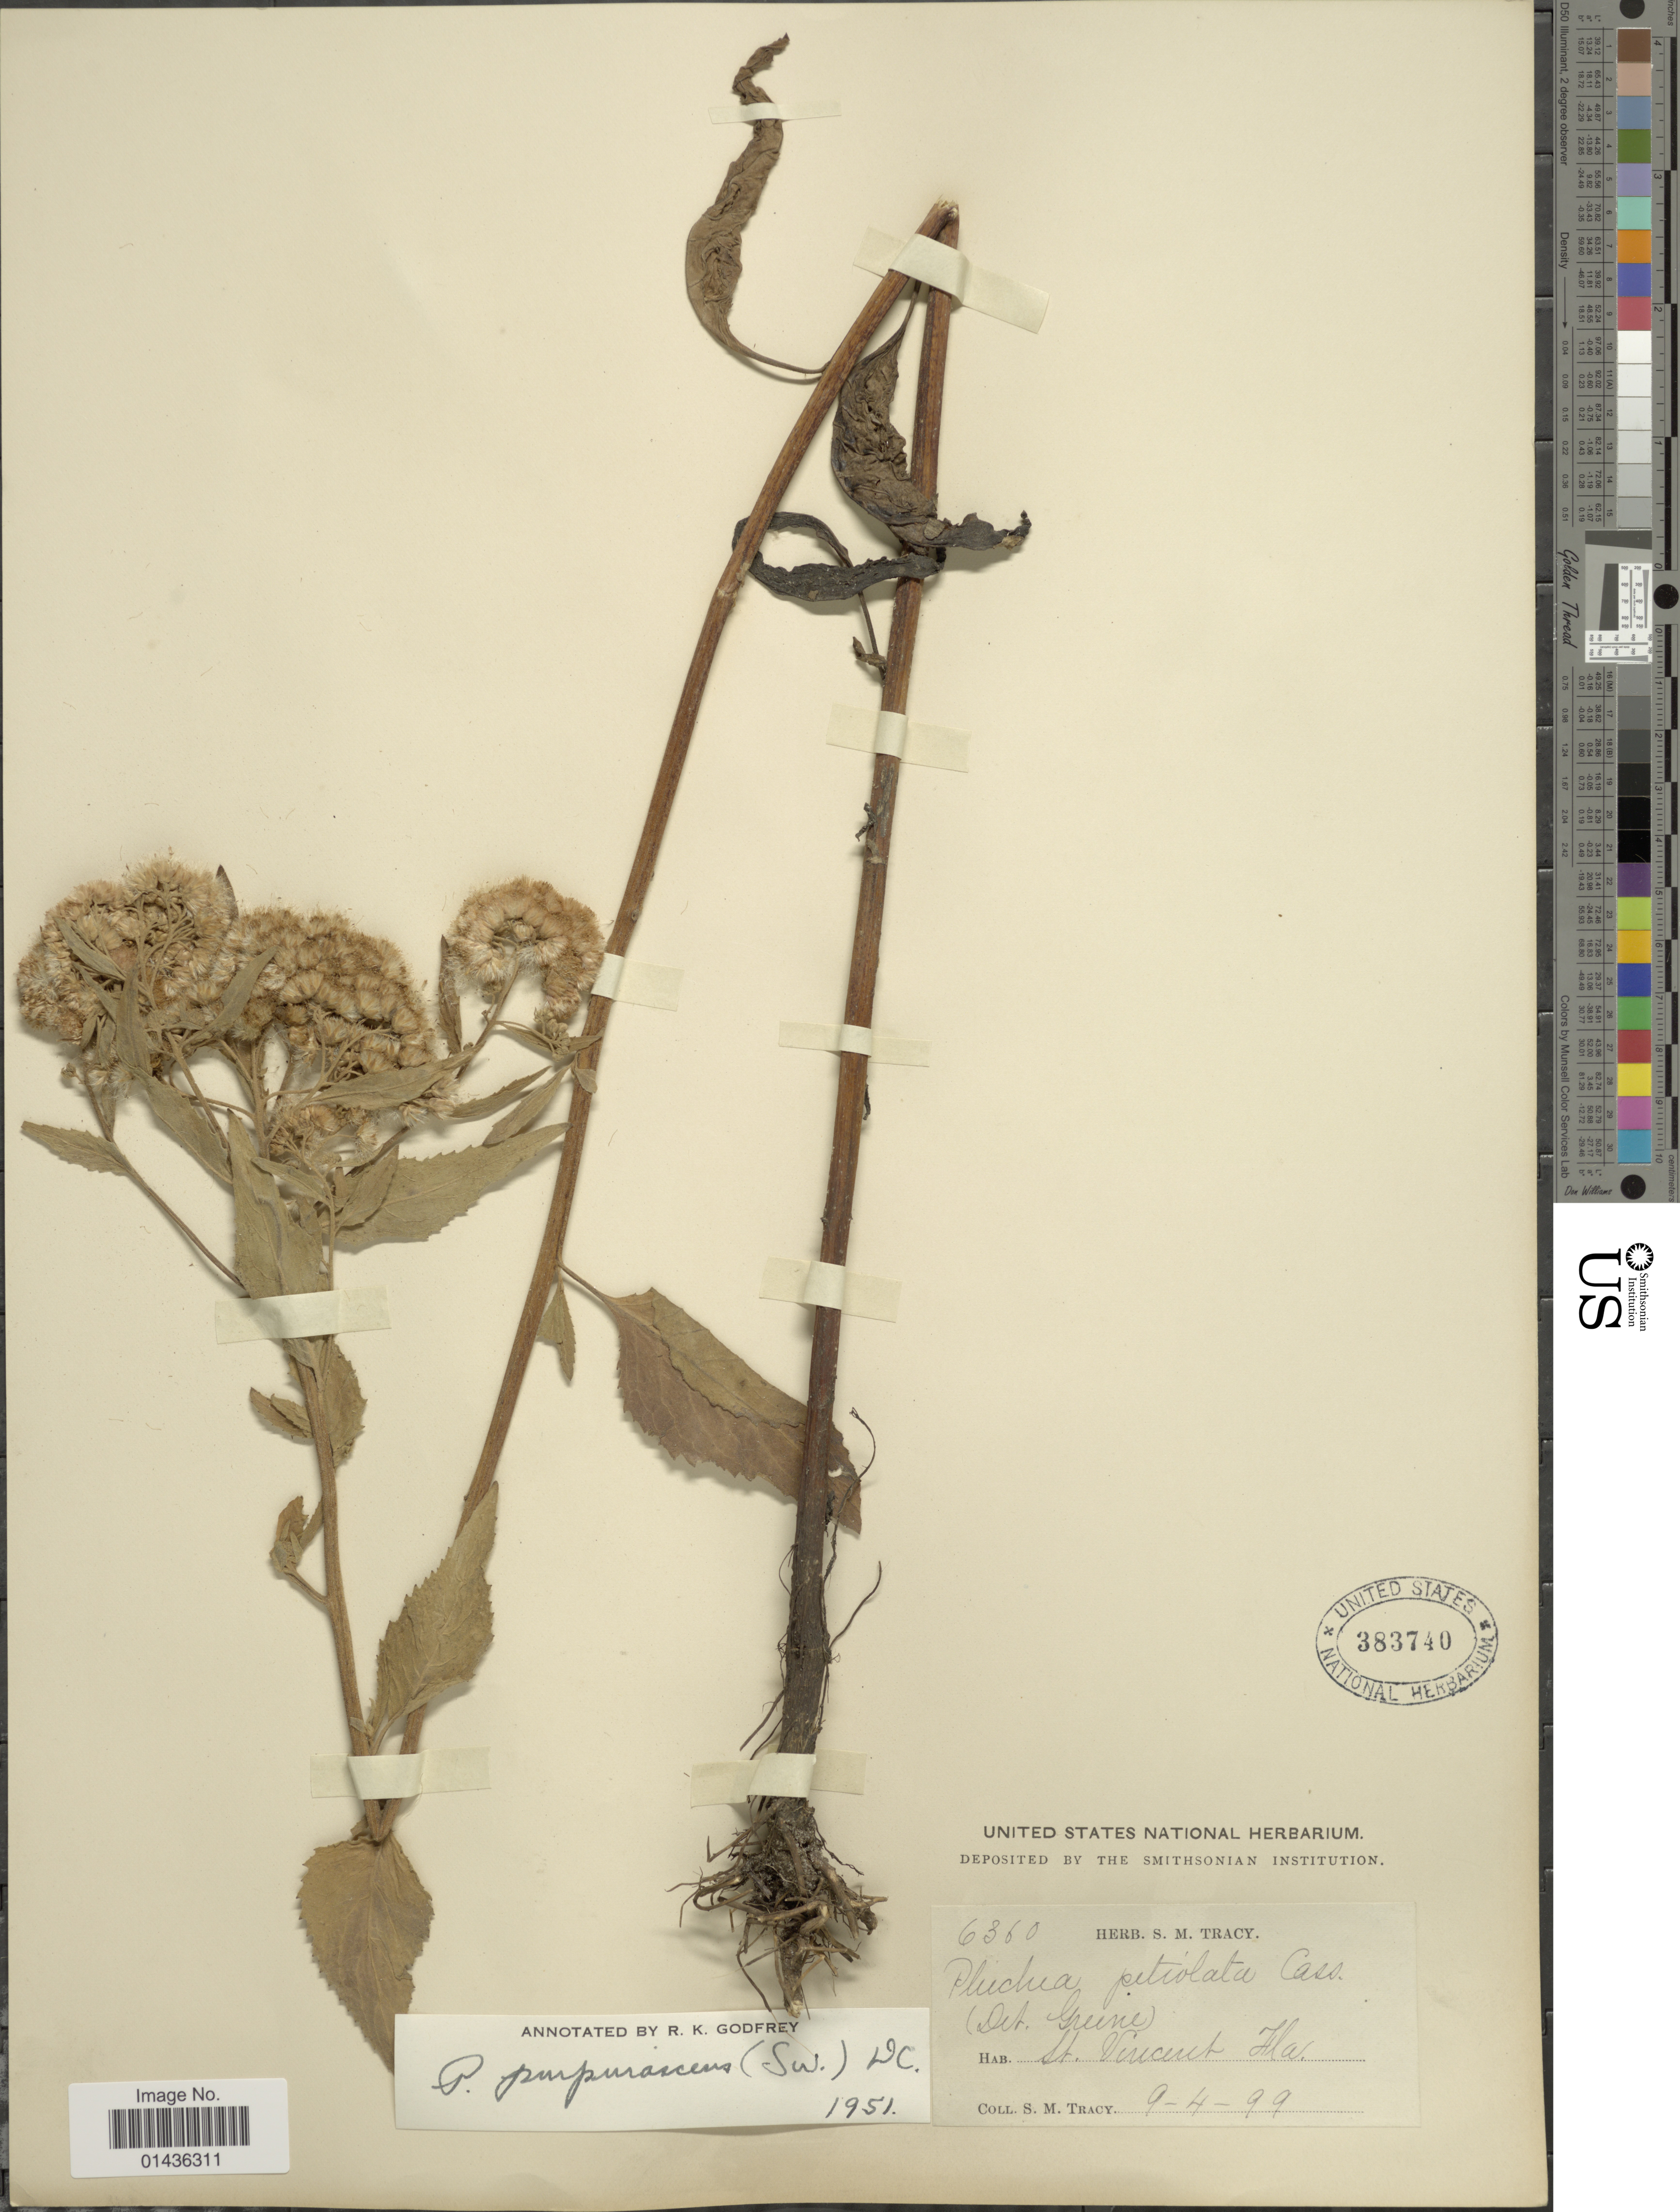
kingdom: Plantae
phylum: Tracheophyta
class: Magnoliopsida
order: Asterales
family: Asteraceae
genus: Pluchea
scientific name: Pluchea odorata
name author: (L.) Cass.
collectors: S. M. Tracy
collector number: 6360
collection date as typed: Transcribed d/m/y: 4/9/99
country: United States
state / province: Florida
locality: St. Vincent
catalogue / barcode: US 383740